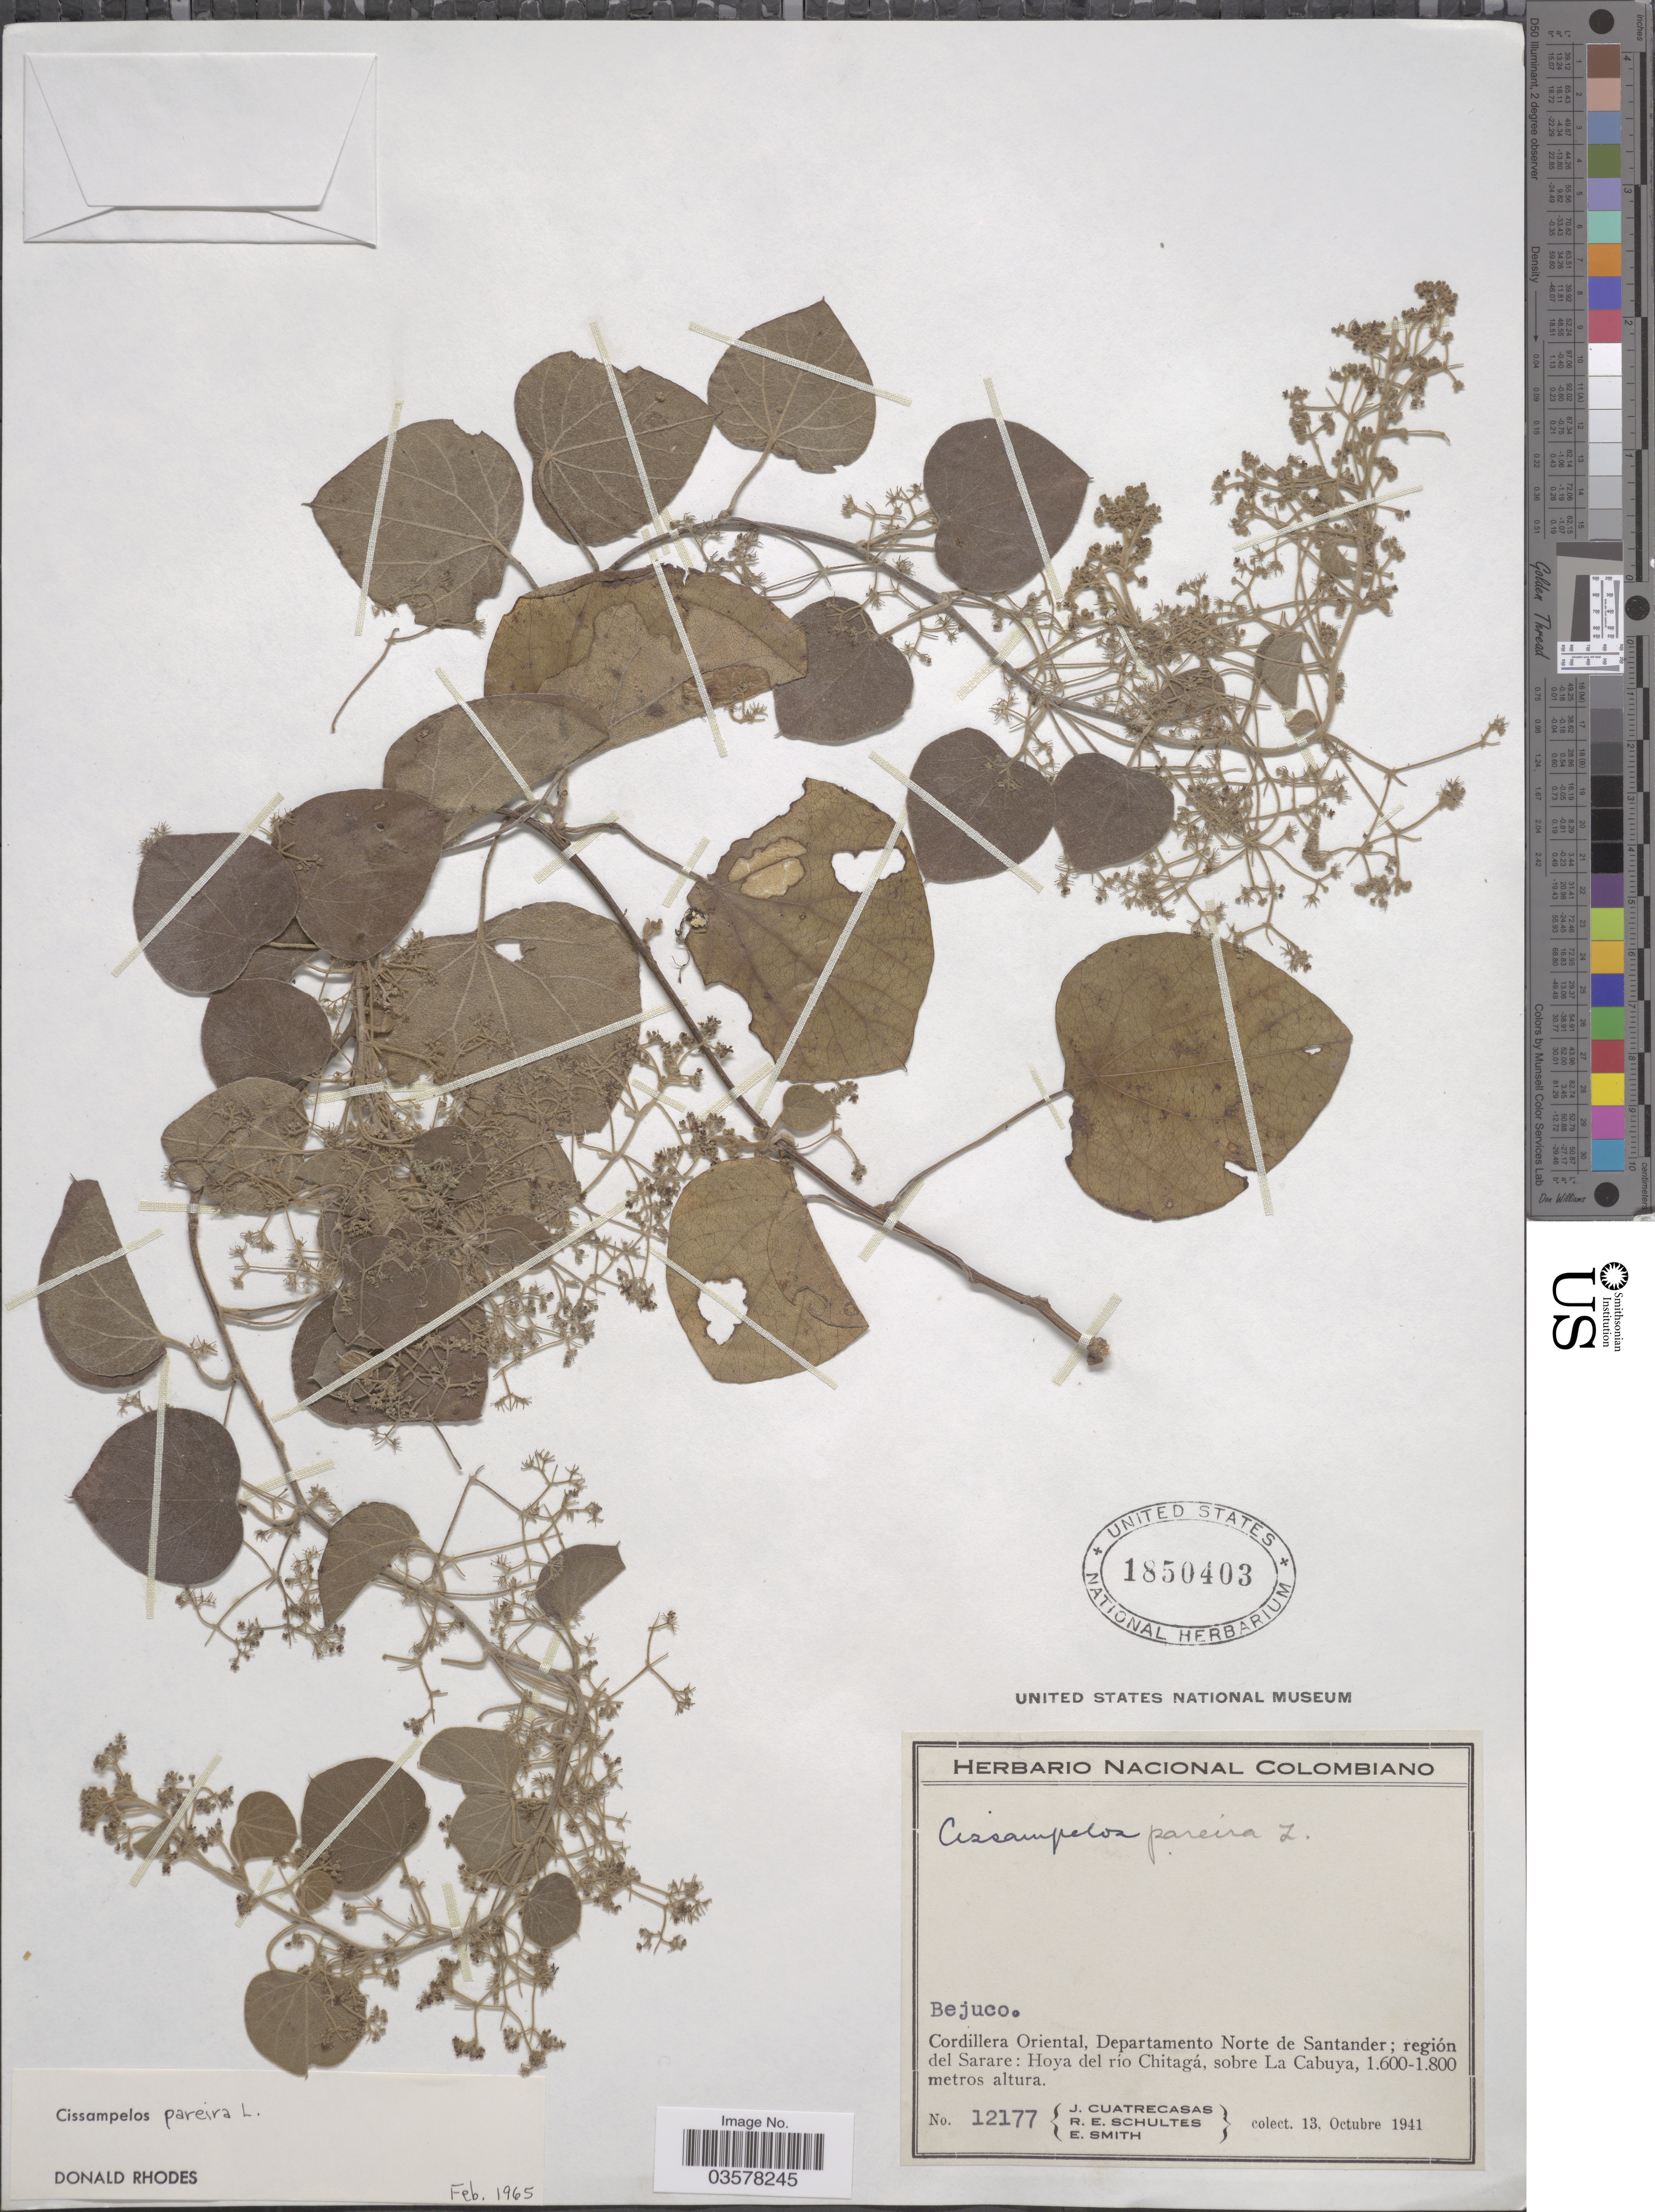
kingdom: Plantae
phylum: Tracheophyta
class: Magnoliopsida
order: Ranunculales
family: Menispermaceae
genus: Cissampelos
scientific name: Cissampelos pareira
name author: L.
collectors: J. Cuatrecasas, R. E. Schultes & E. Smith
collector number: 12177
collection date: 1941-10-13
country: Colombia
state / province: Norte de Santander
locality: Cordillera Oriental, Departamento Norte de Santander; región del Sarare: Hoya del río Chitagá, sobre La Cabuya.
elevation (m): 1600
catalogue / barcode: US 1850403